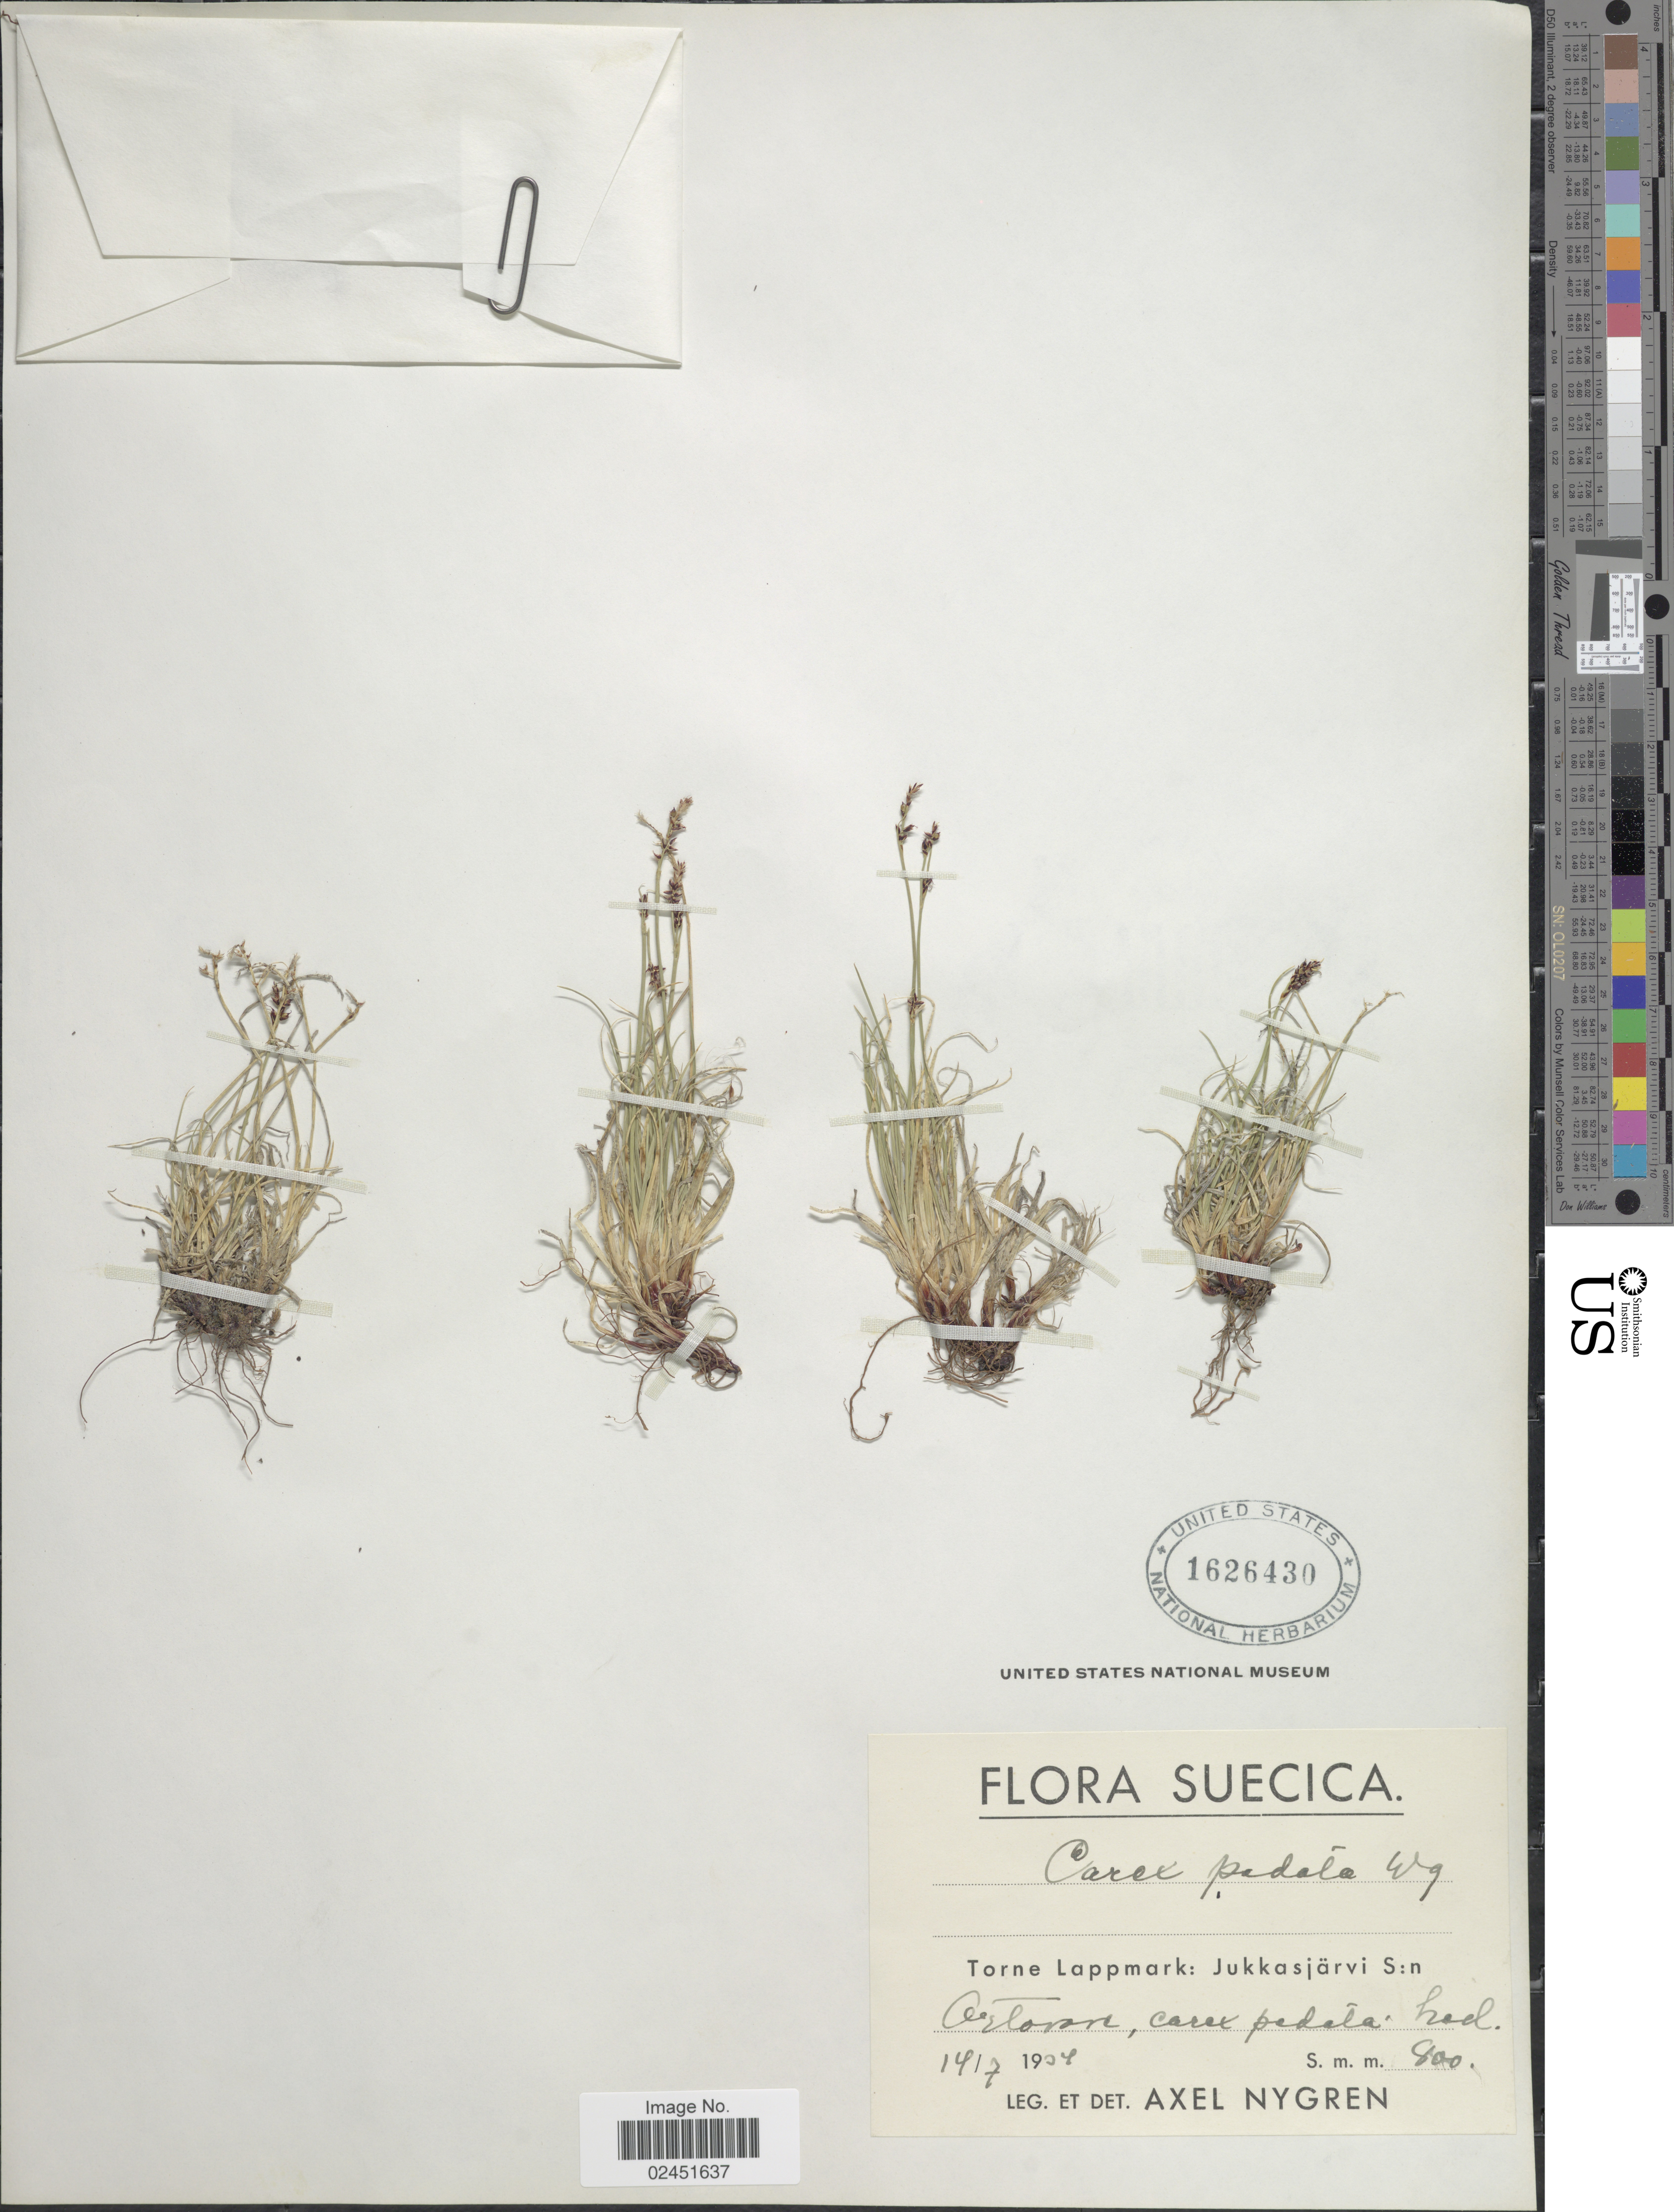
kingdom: Plantae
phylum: Tracheophyta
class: Liliopsida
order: Poales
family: Cyperaceae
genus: Carex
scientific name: Carex glacialis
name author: Mack.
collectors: A. Nygren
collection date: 1924-07-14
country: Sweden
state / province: Norrbotten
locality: Suecica.Torne Lappmark: Jukkasjarvi S:n.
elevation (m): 800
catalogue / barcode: US 1626430